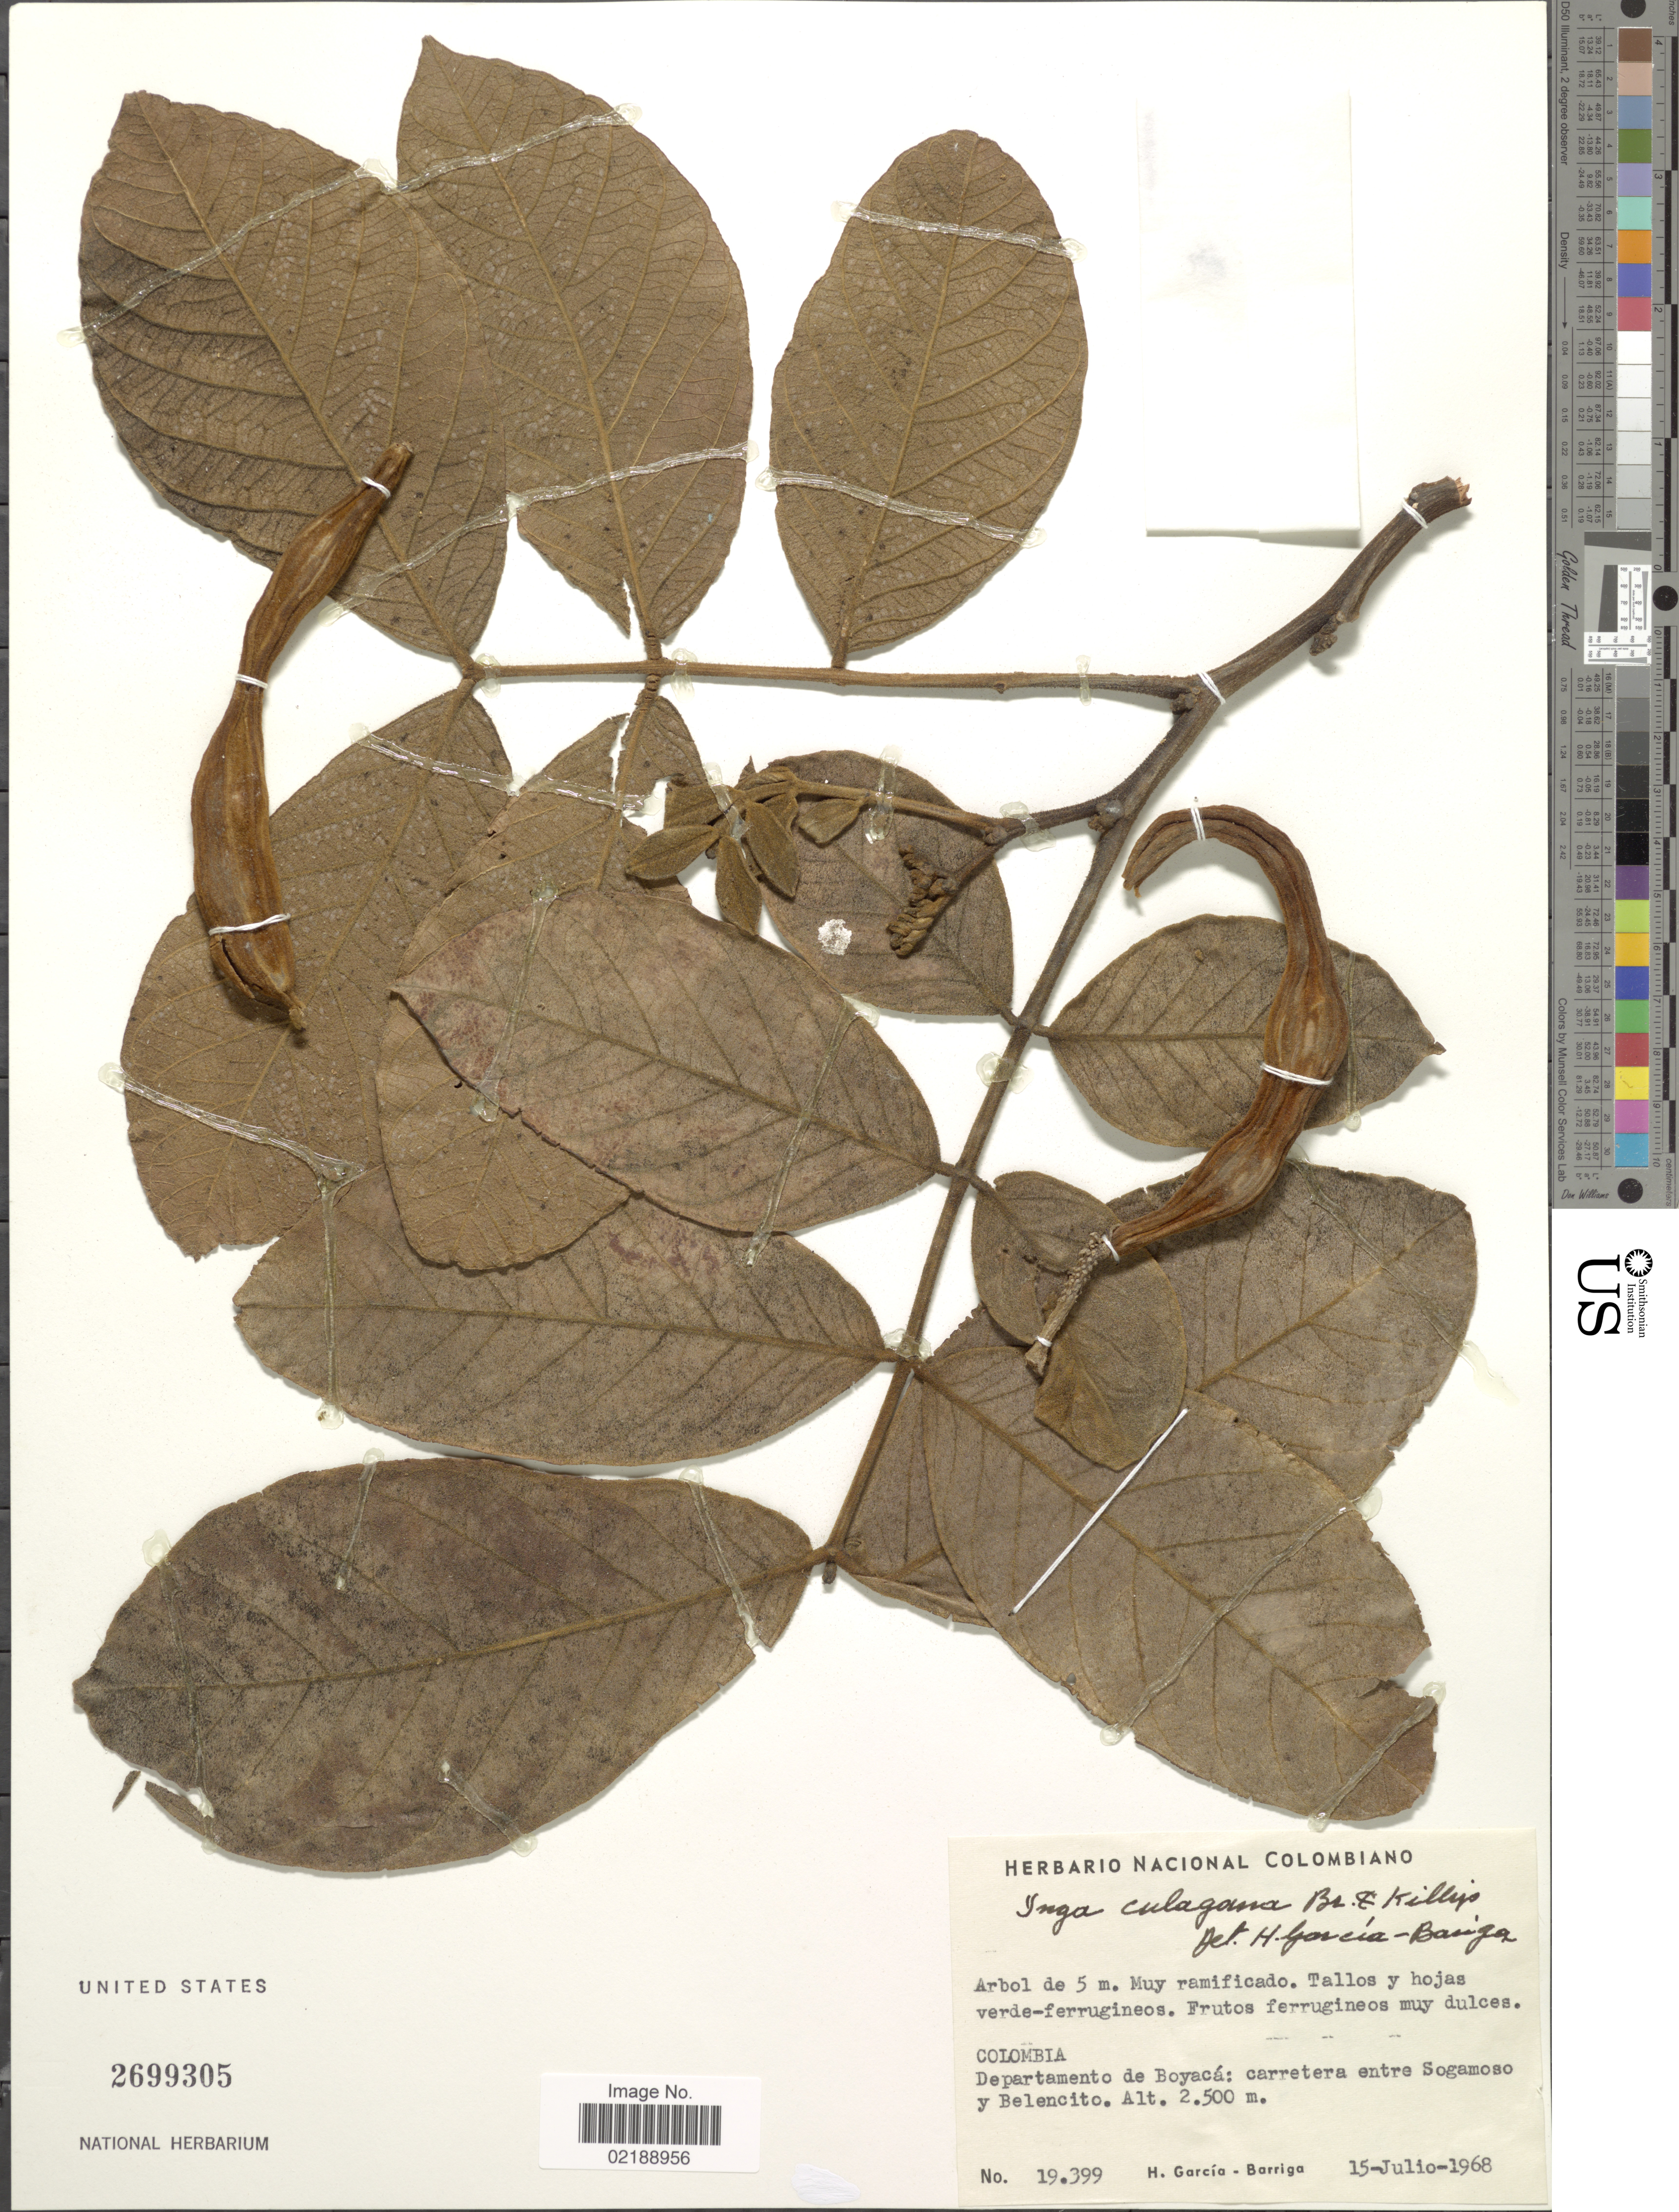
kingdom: Plantae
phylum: Tracheophyta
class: Magnoliopsida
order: Fabales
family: Fabaceae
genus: Inga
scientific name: Inga oerstediana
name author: Benth.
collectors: H. García Barriga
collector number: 19399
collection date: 1968-07-15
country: Colombia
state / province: Boyacá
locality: Departamento de Boyacá: carretera entre Sogamoso y Belencito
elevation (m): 2500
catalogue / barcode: US 2699305